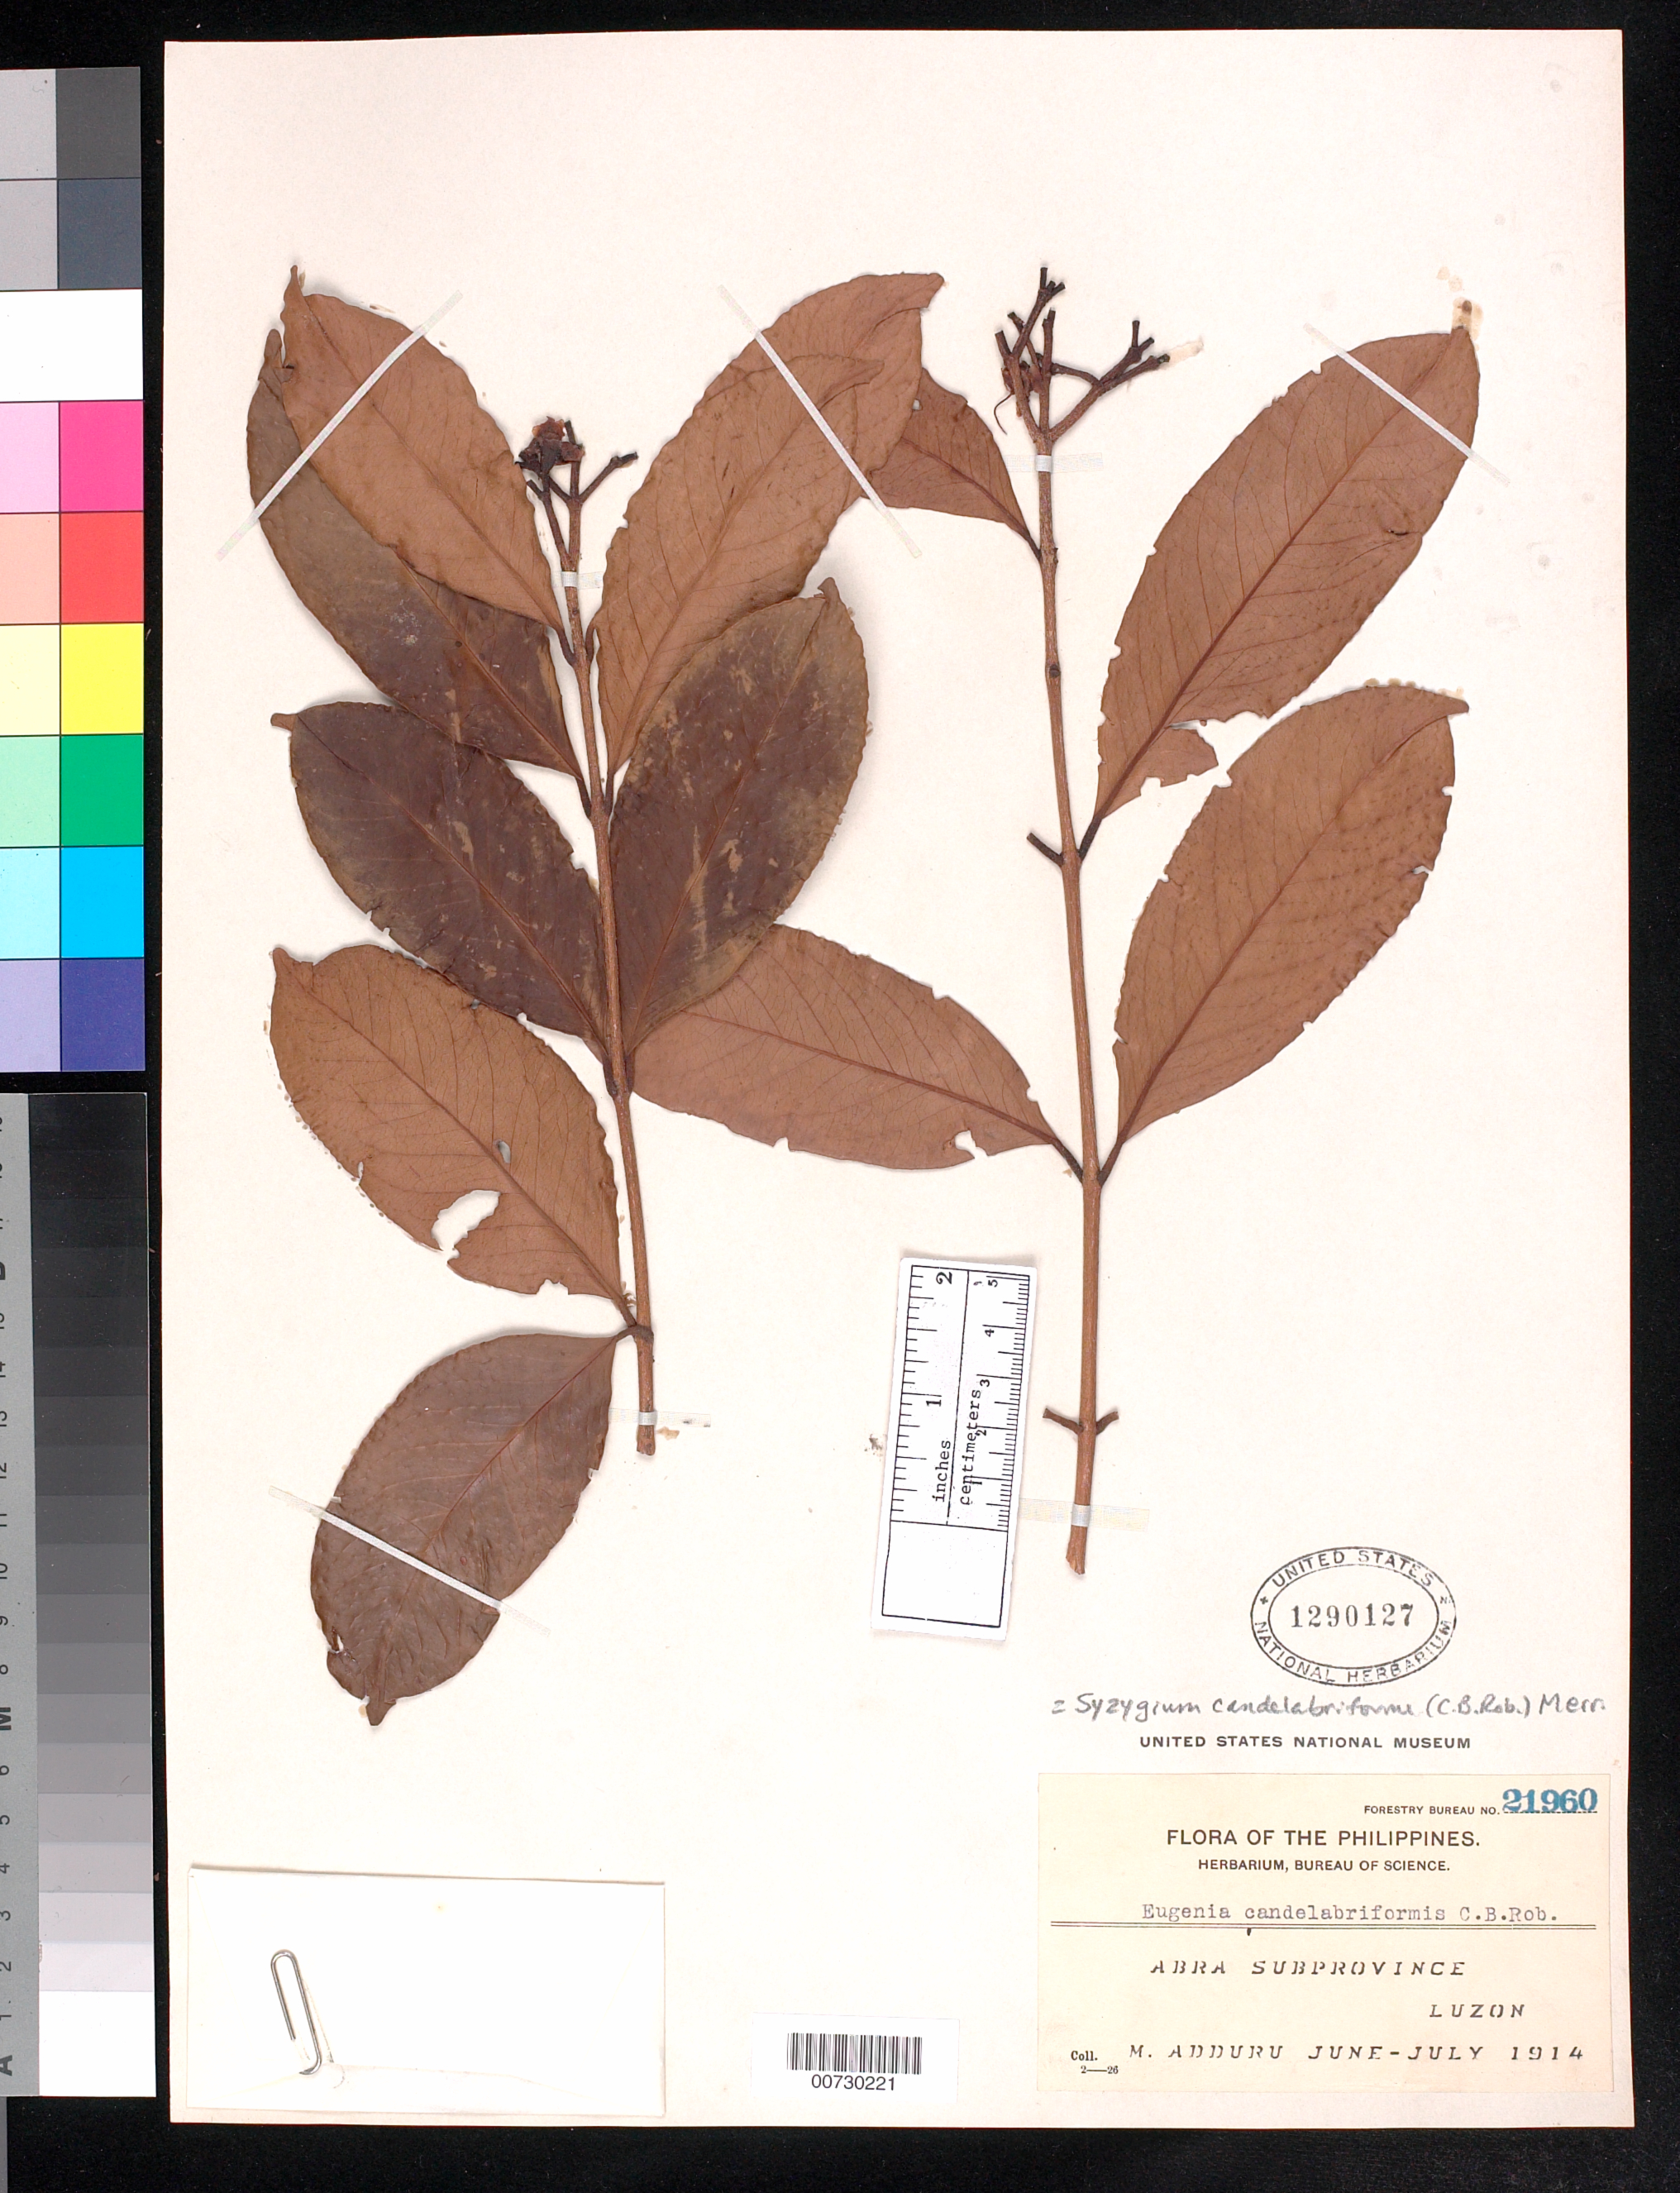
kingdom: Plantae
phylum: Tracheophyta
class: Magnoliopsida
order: Myrtales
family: Myrtaceae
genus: Syzygium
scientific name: Syzygium candelabriforme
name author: (C.B. Rob.) Merr.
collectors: M. Adduru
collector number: For. Bur. 21960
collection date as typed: Jul 1914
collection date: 1914-07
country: Philippines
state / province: Cordillera (Administrative Region)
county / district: Abra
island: Luzon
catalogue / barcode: US 1290127